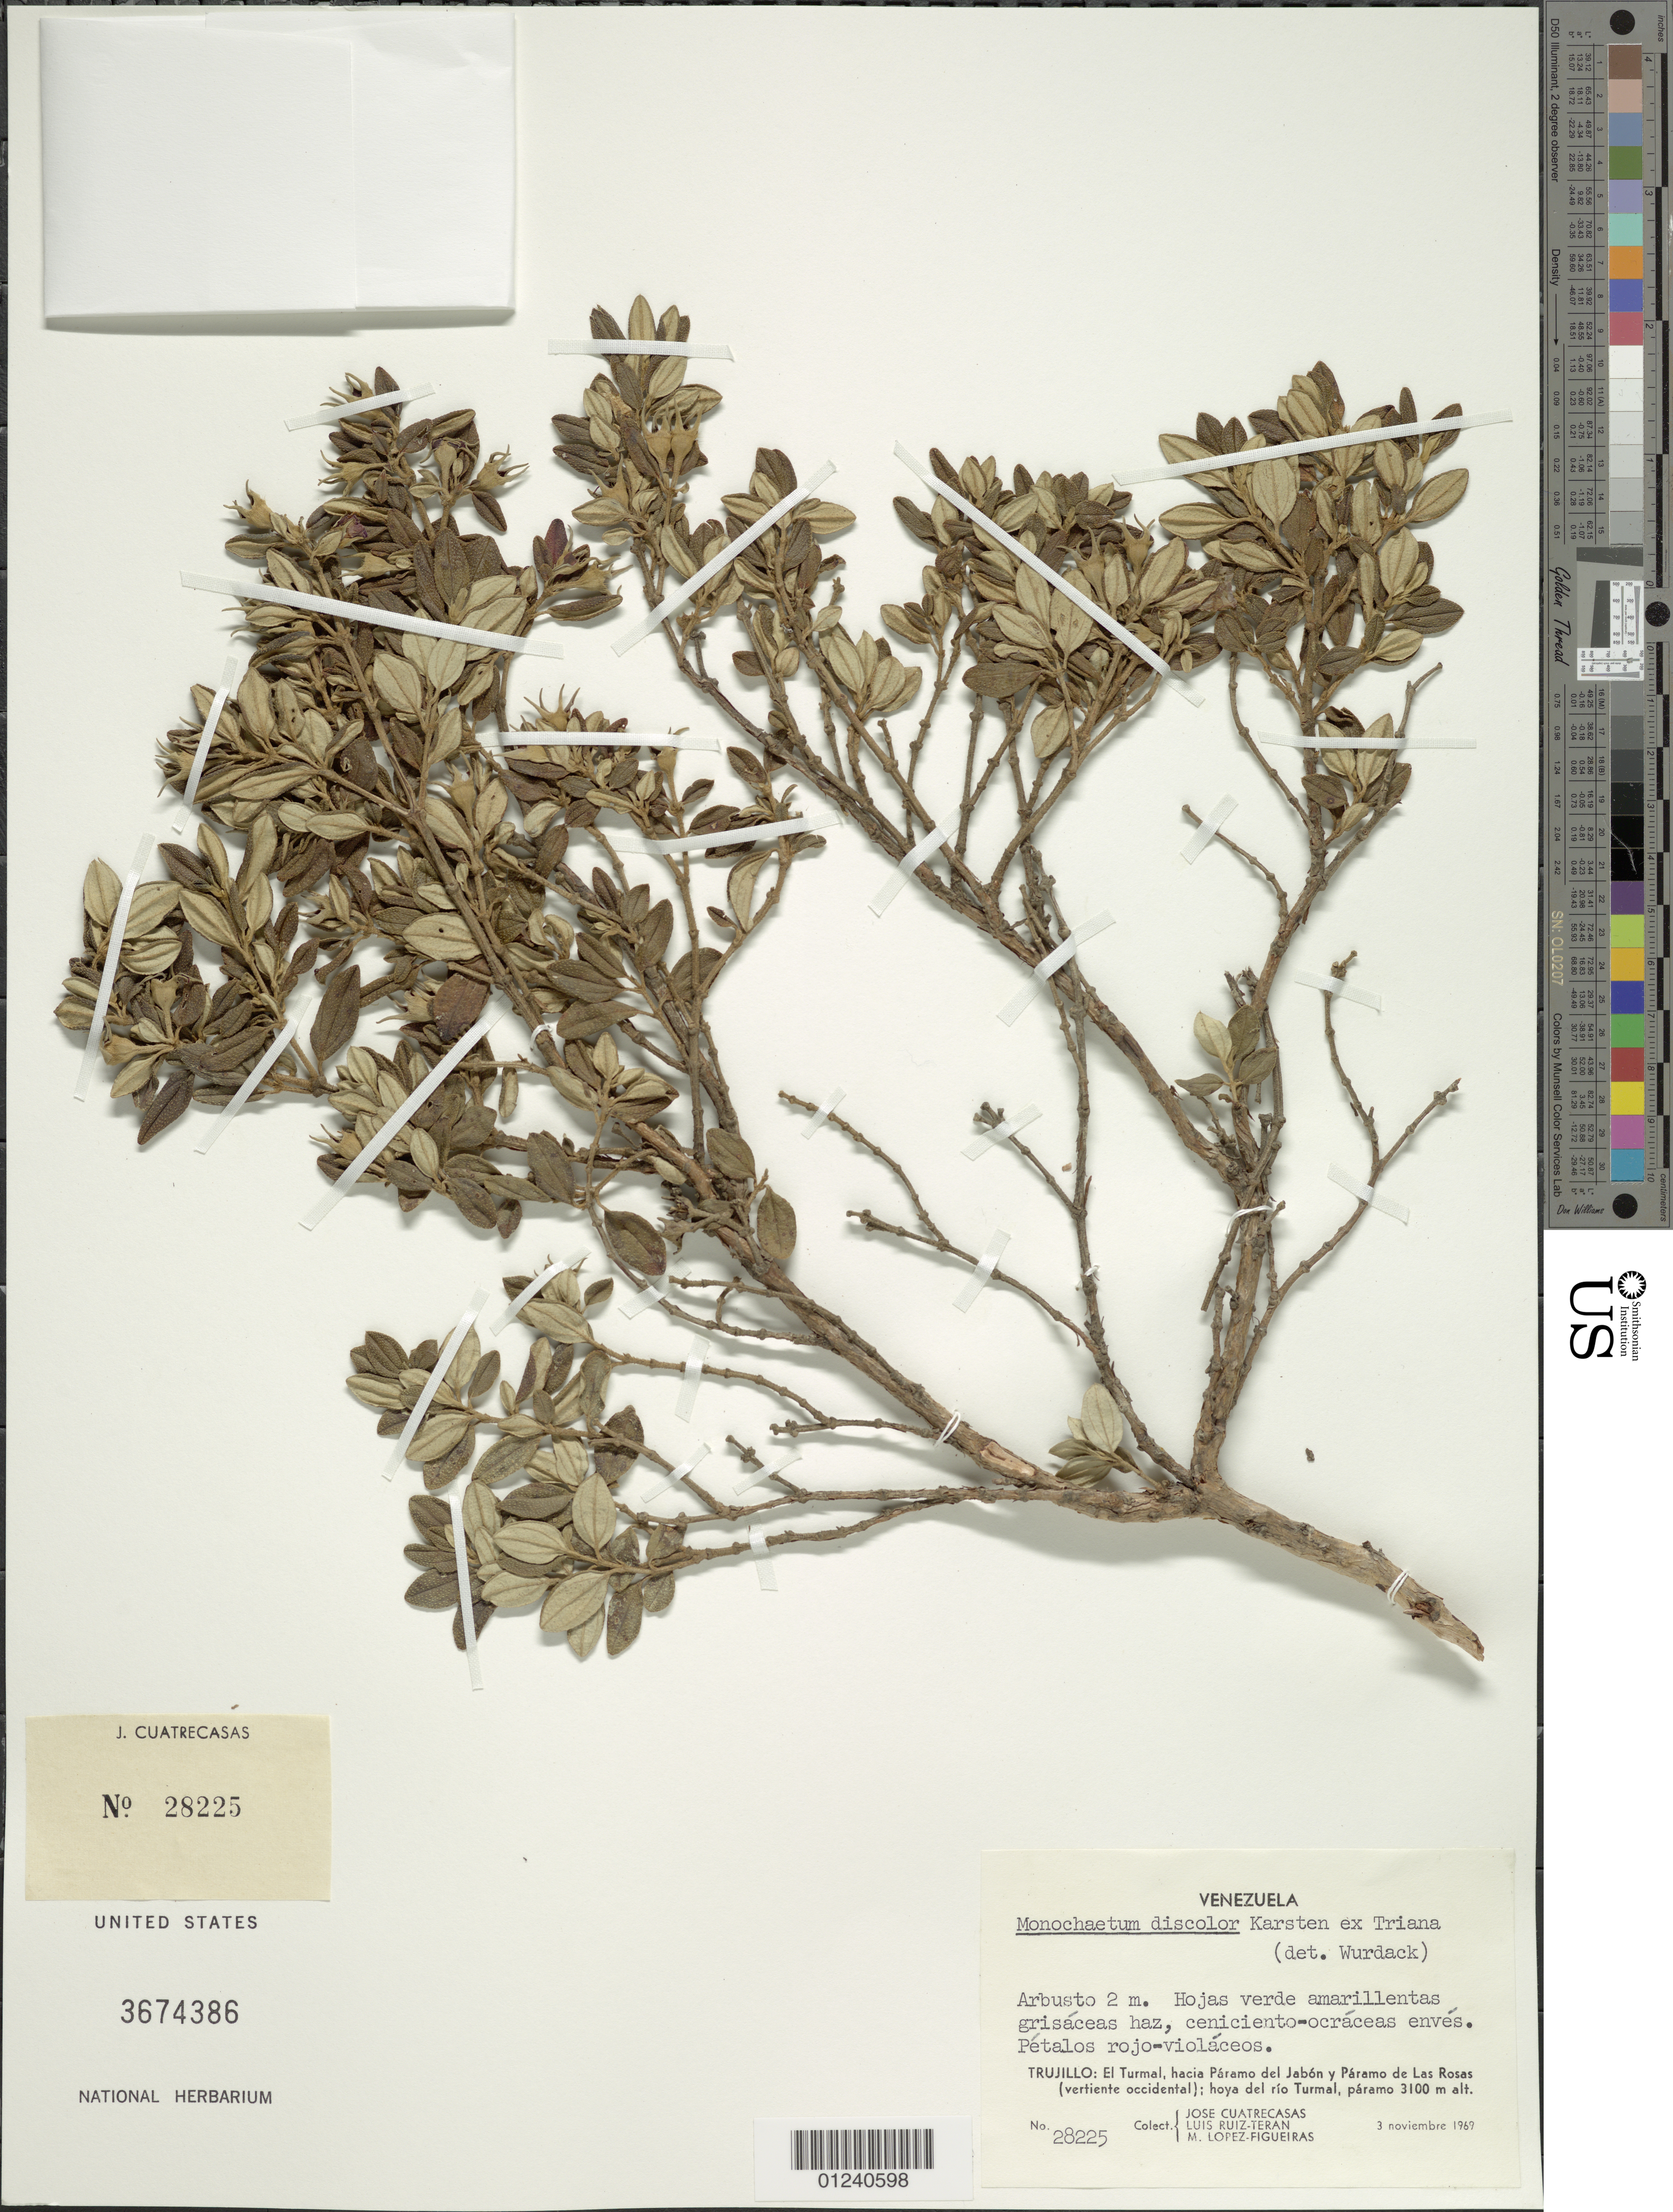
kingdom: Plantae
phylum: Tracheophyta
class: Magnoliopsida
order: Myrtales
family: Melastomataceae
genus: Monochaetum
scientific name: Monochaetum discolor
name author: (Triana) H. Karst.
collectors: J. Cuatrecasas, L. E. Ruíz-Terán & M. López Figueiras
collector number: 28225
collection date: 1969-11-03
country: Venezuela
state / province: Trujillo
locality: El Turmal, hacia Páramo del Jabón y Páramo de Las Rosas, (vertiente occidental); hoya del río Turmal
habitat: paramo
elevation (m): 3100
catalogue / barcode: US 3674386